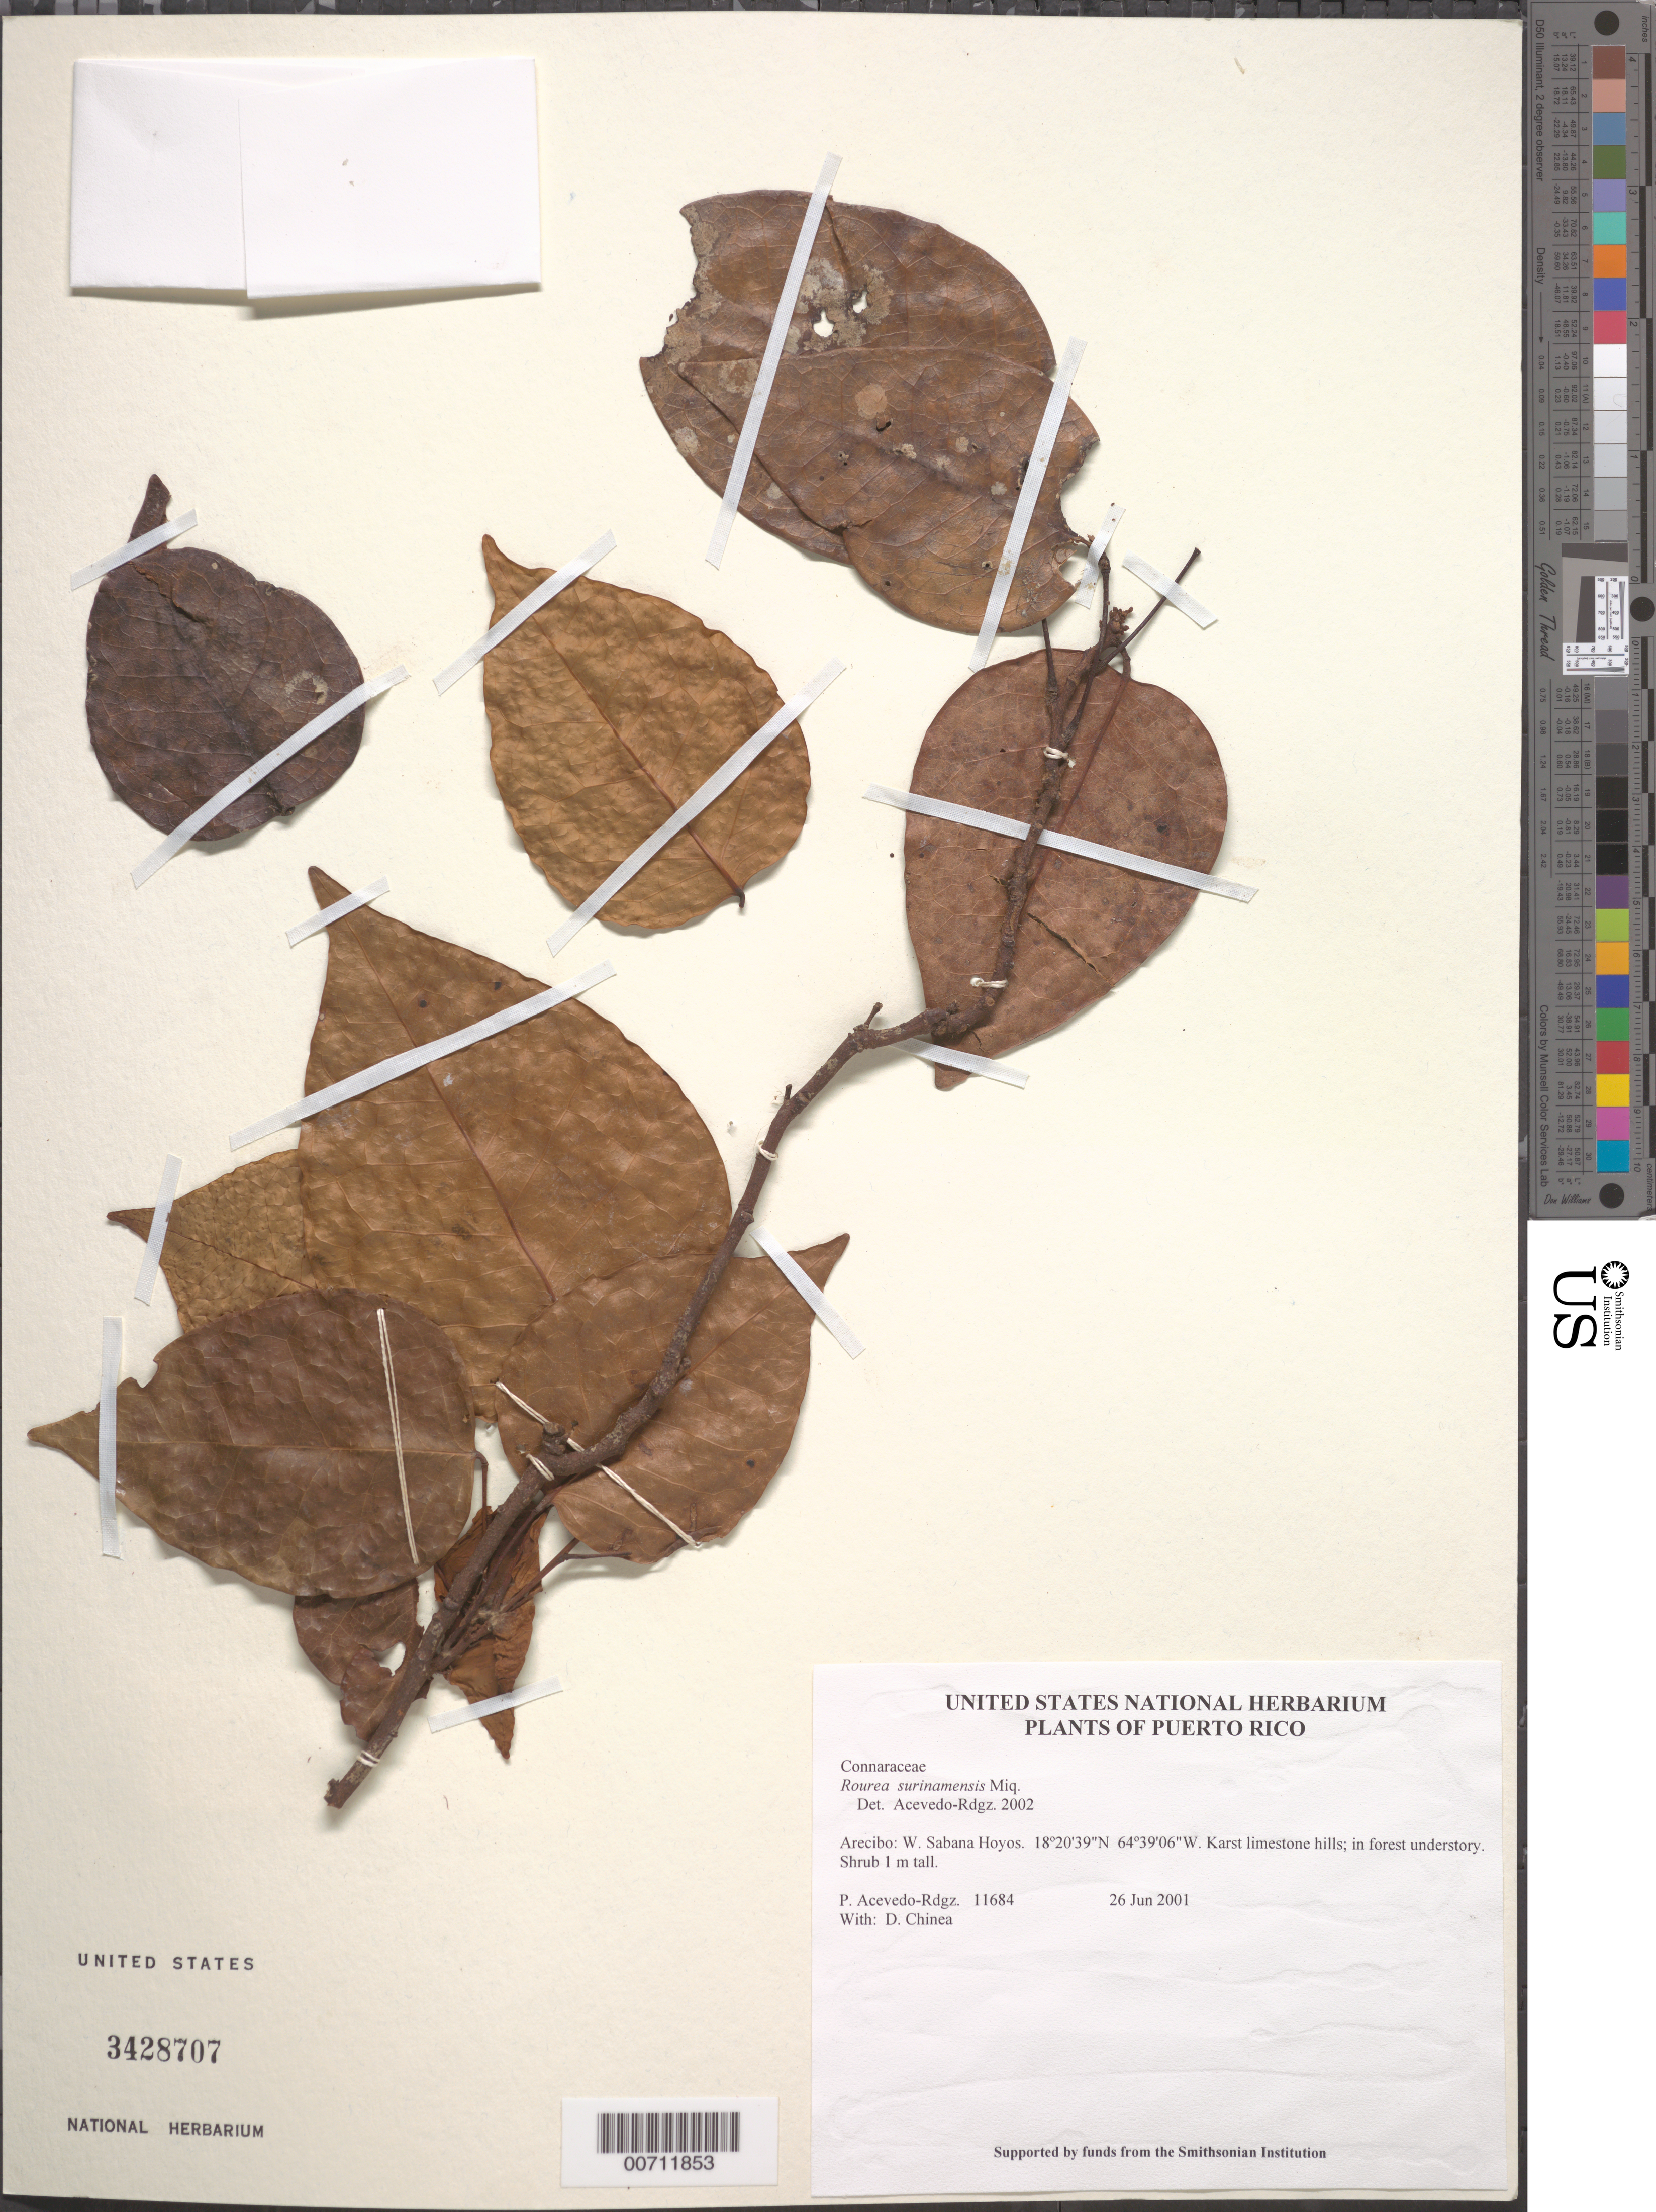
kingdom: Plantae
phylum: Tracheophyta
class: Magnoliopsida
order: Oxalidales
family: Connaraceae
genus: Rourea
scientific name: Rourea surinamensis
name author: Miq.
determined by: Acevedo-Rodríguez, P., (BOT), Smithsonian Institution - National Museum of Natural History (UNITED STATES)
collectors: P. Acevedo-Rodr. & D. Chinea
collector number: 11684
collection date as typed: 26 Jun 2001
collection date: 2001-06-26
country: Puerto Rico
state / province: Arecibo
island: Puerto Rico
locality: Arecibo: W. Sabana Hoyos.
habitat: Karst limestone hills; in forest understory.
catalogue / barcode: US 3428707